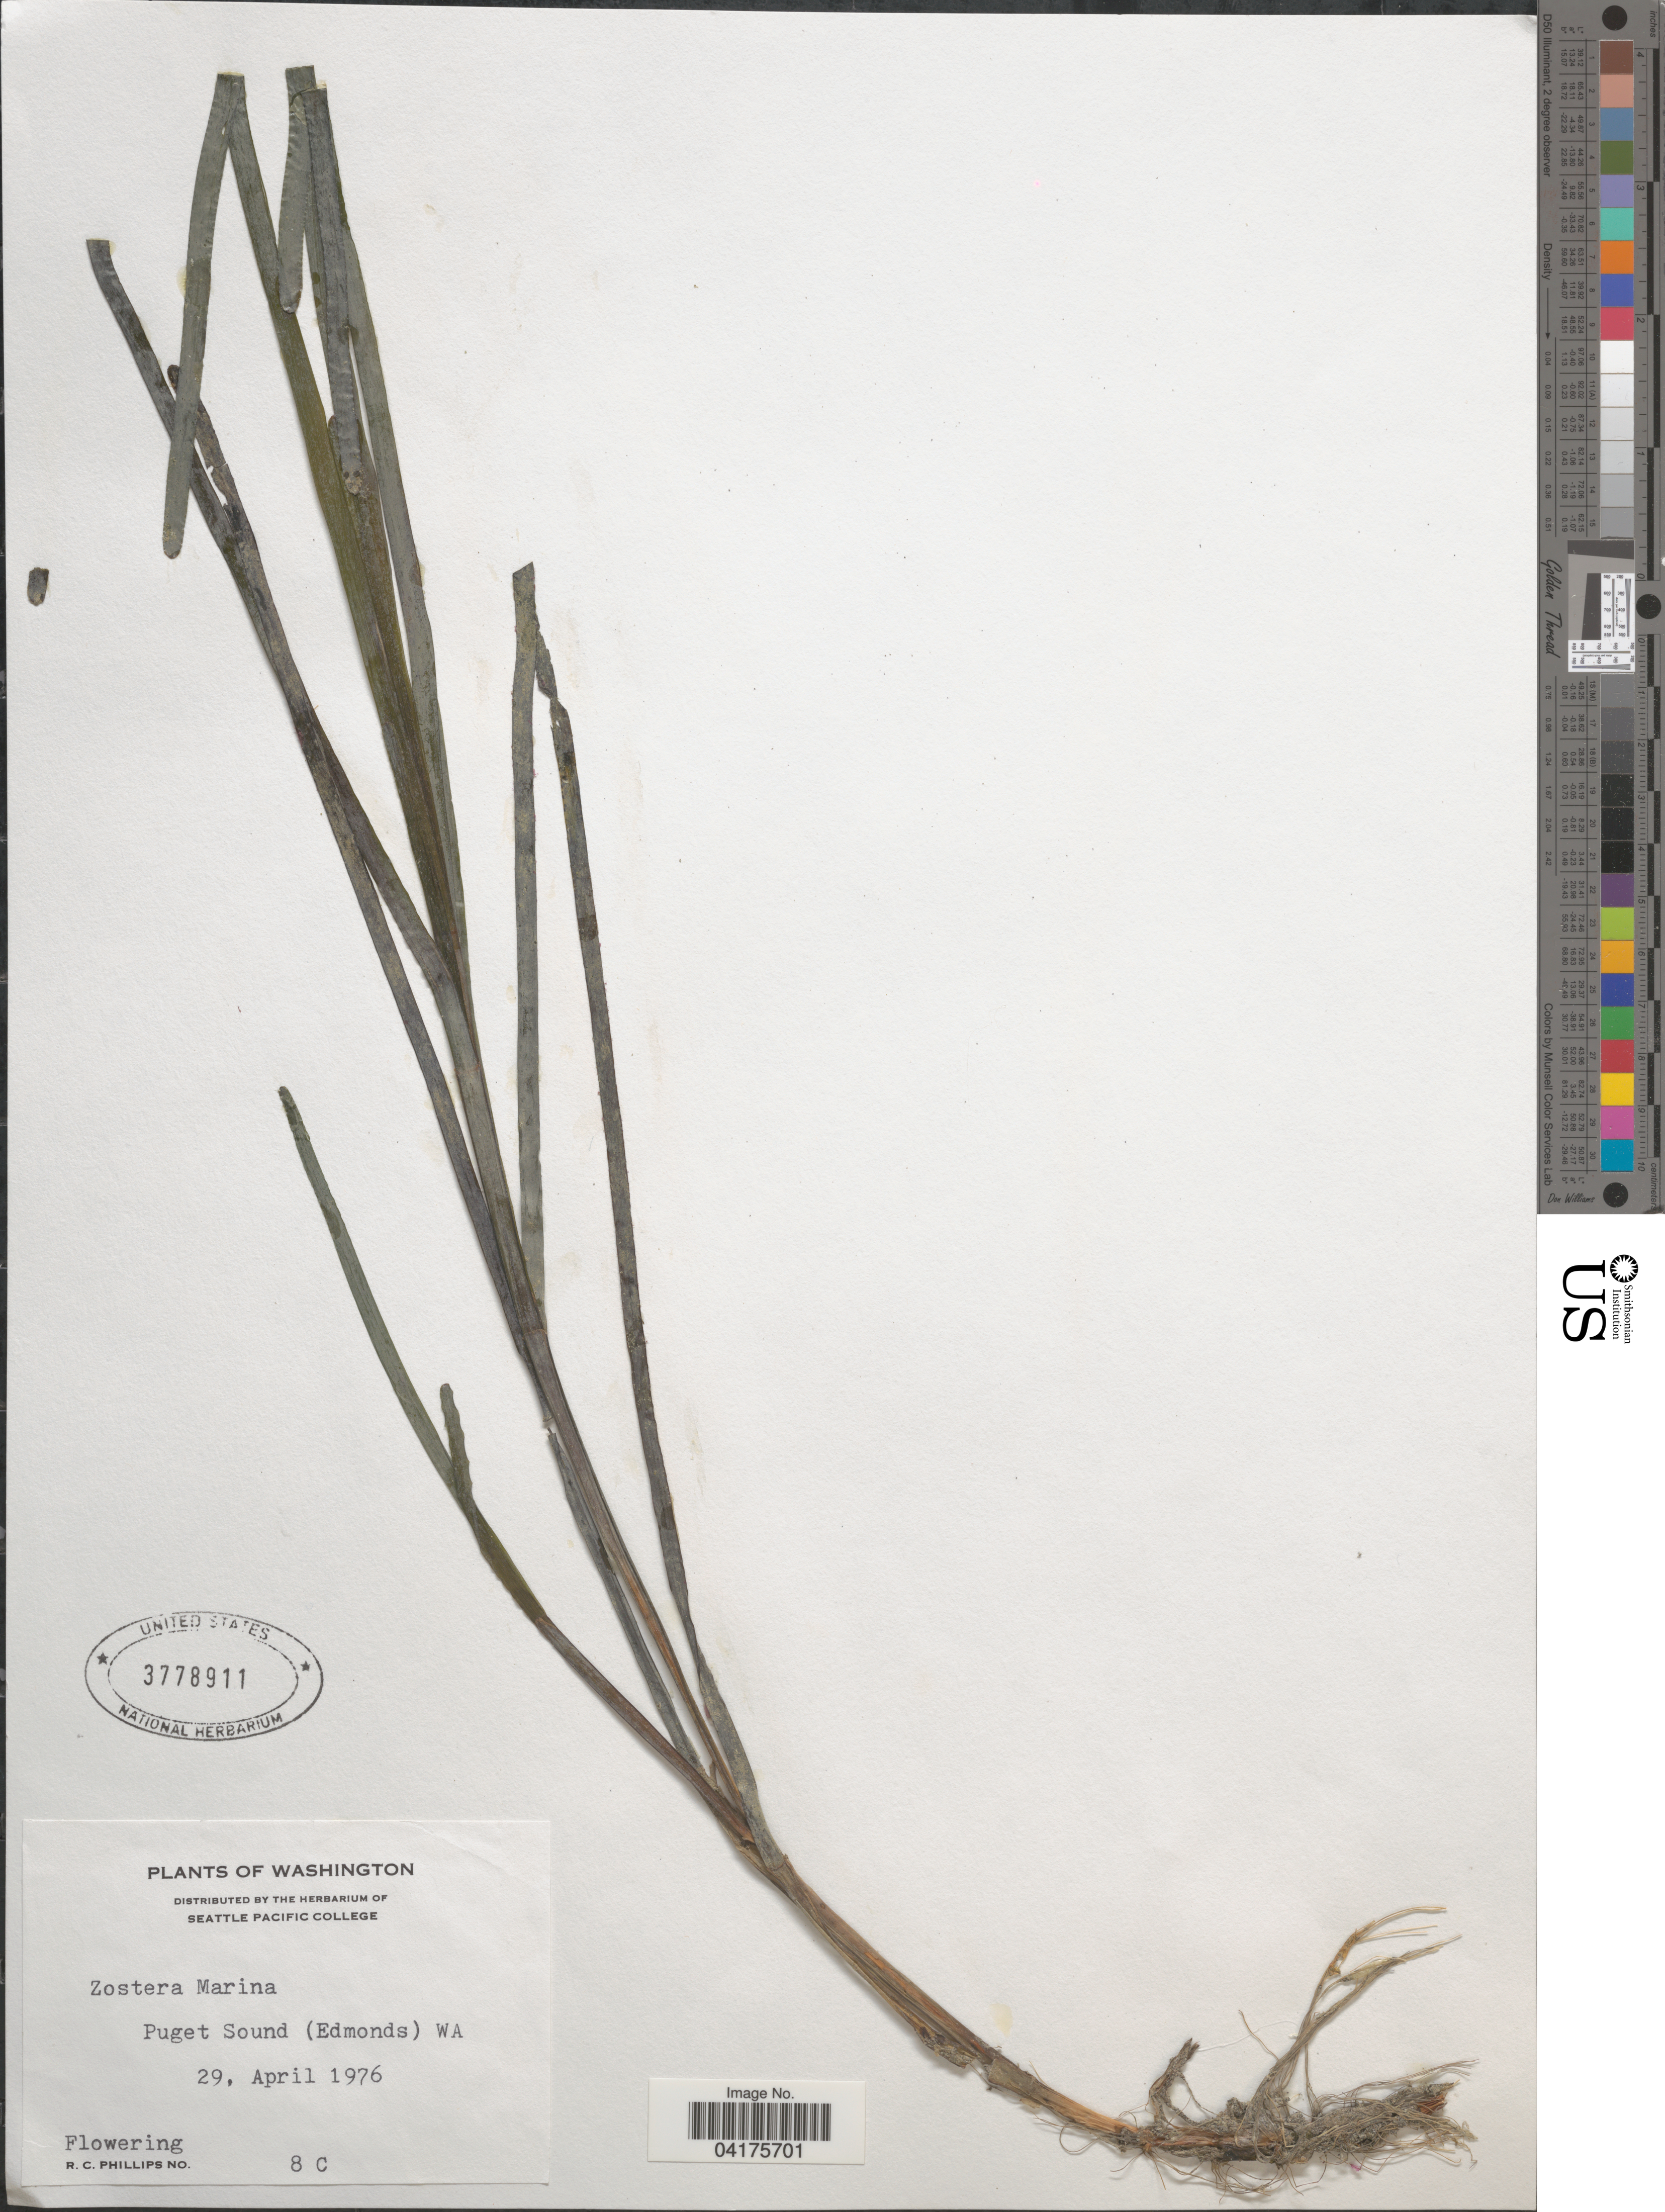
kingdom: Plantae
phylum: Tracheophyta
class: Liliopsida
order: Alismatales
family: Zosteraceae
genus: Zostera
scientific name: Zostera marina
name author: L.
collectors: R. C. Phillips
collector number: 8C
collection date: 1976-04-29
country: United States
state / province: Washington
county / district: King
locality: Puget Sound (Edmonds).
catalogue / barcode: US 3778911